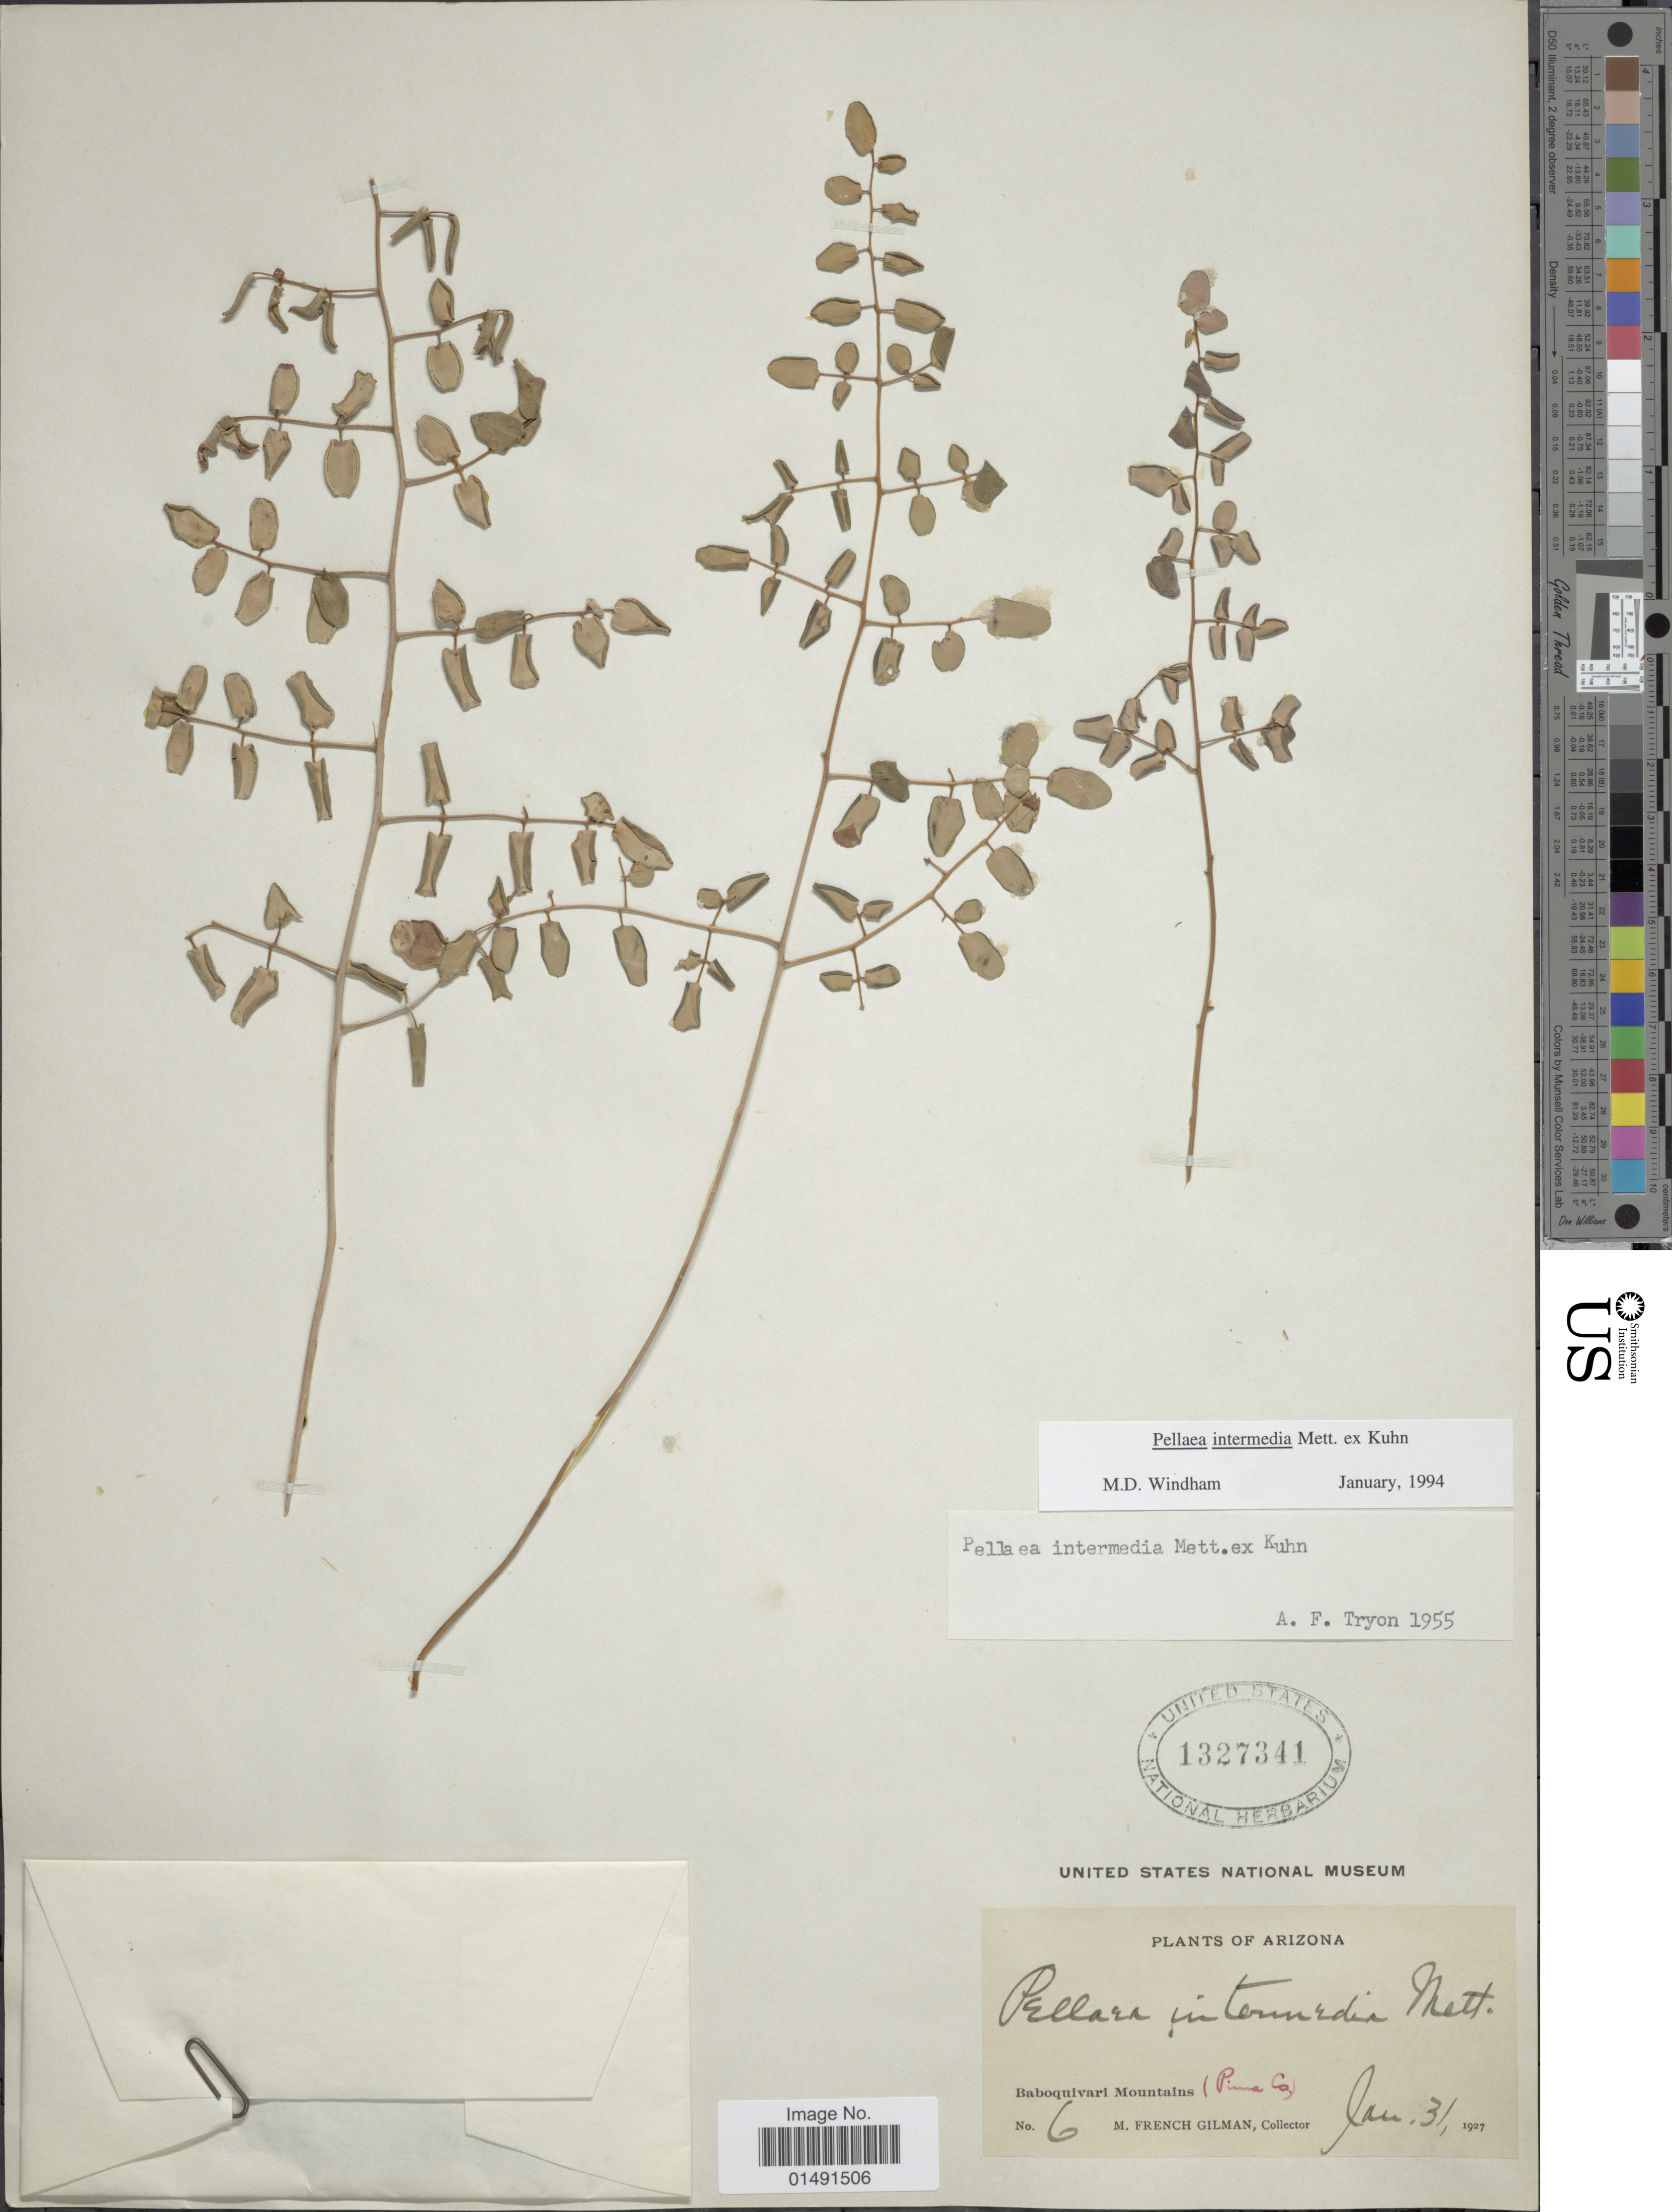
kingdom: Plantae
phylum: Tracheophyta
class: Polypodiopsida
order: Polypodiales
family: Pteridaceae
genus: Pellaea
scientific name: Pellaea intermedia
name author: Mett. ex Kuhn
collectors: M. F. Gilman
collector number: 6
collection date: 1927-01-31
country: United States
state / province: Arizona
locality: Baboquivari Mountains (Pina Co)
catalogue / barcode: US 1327341